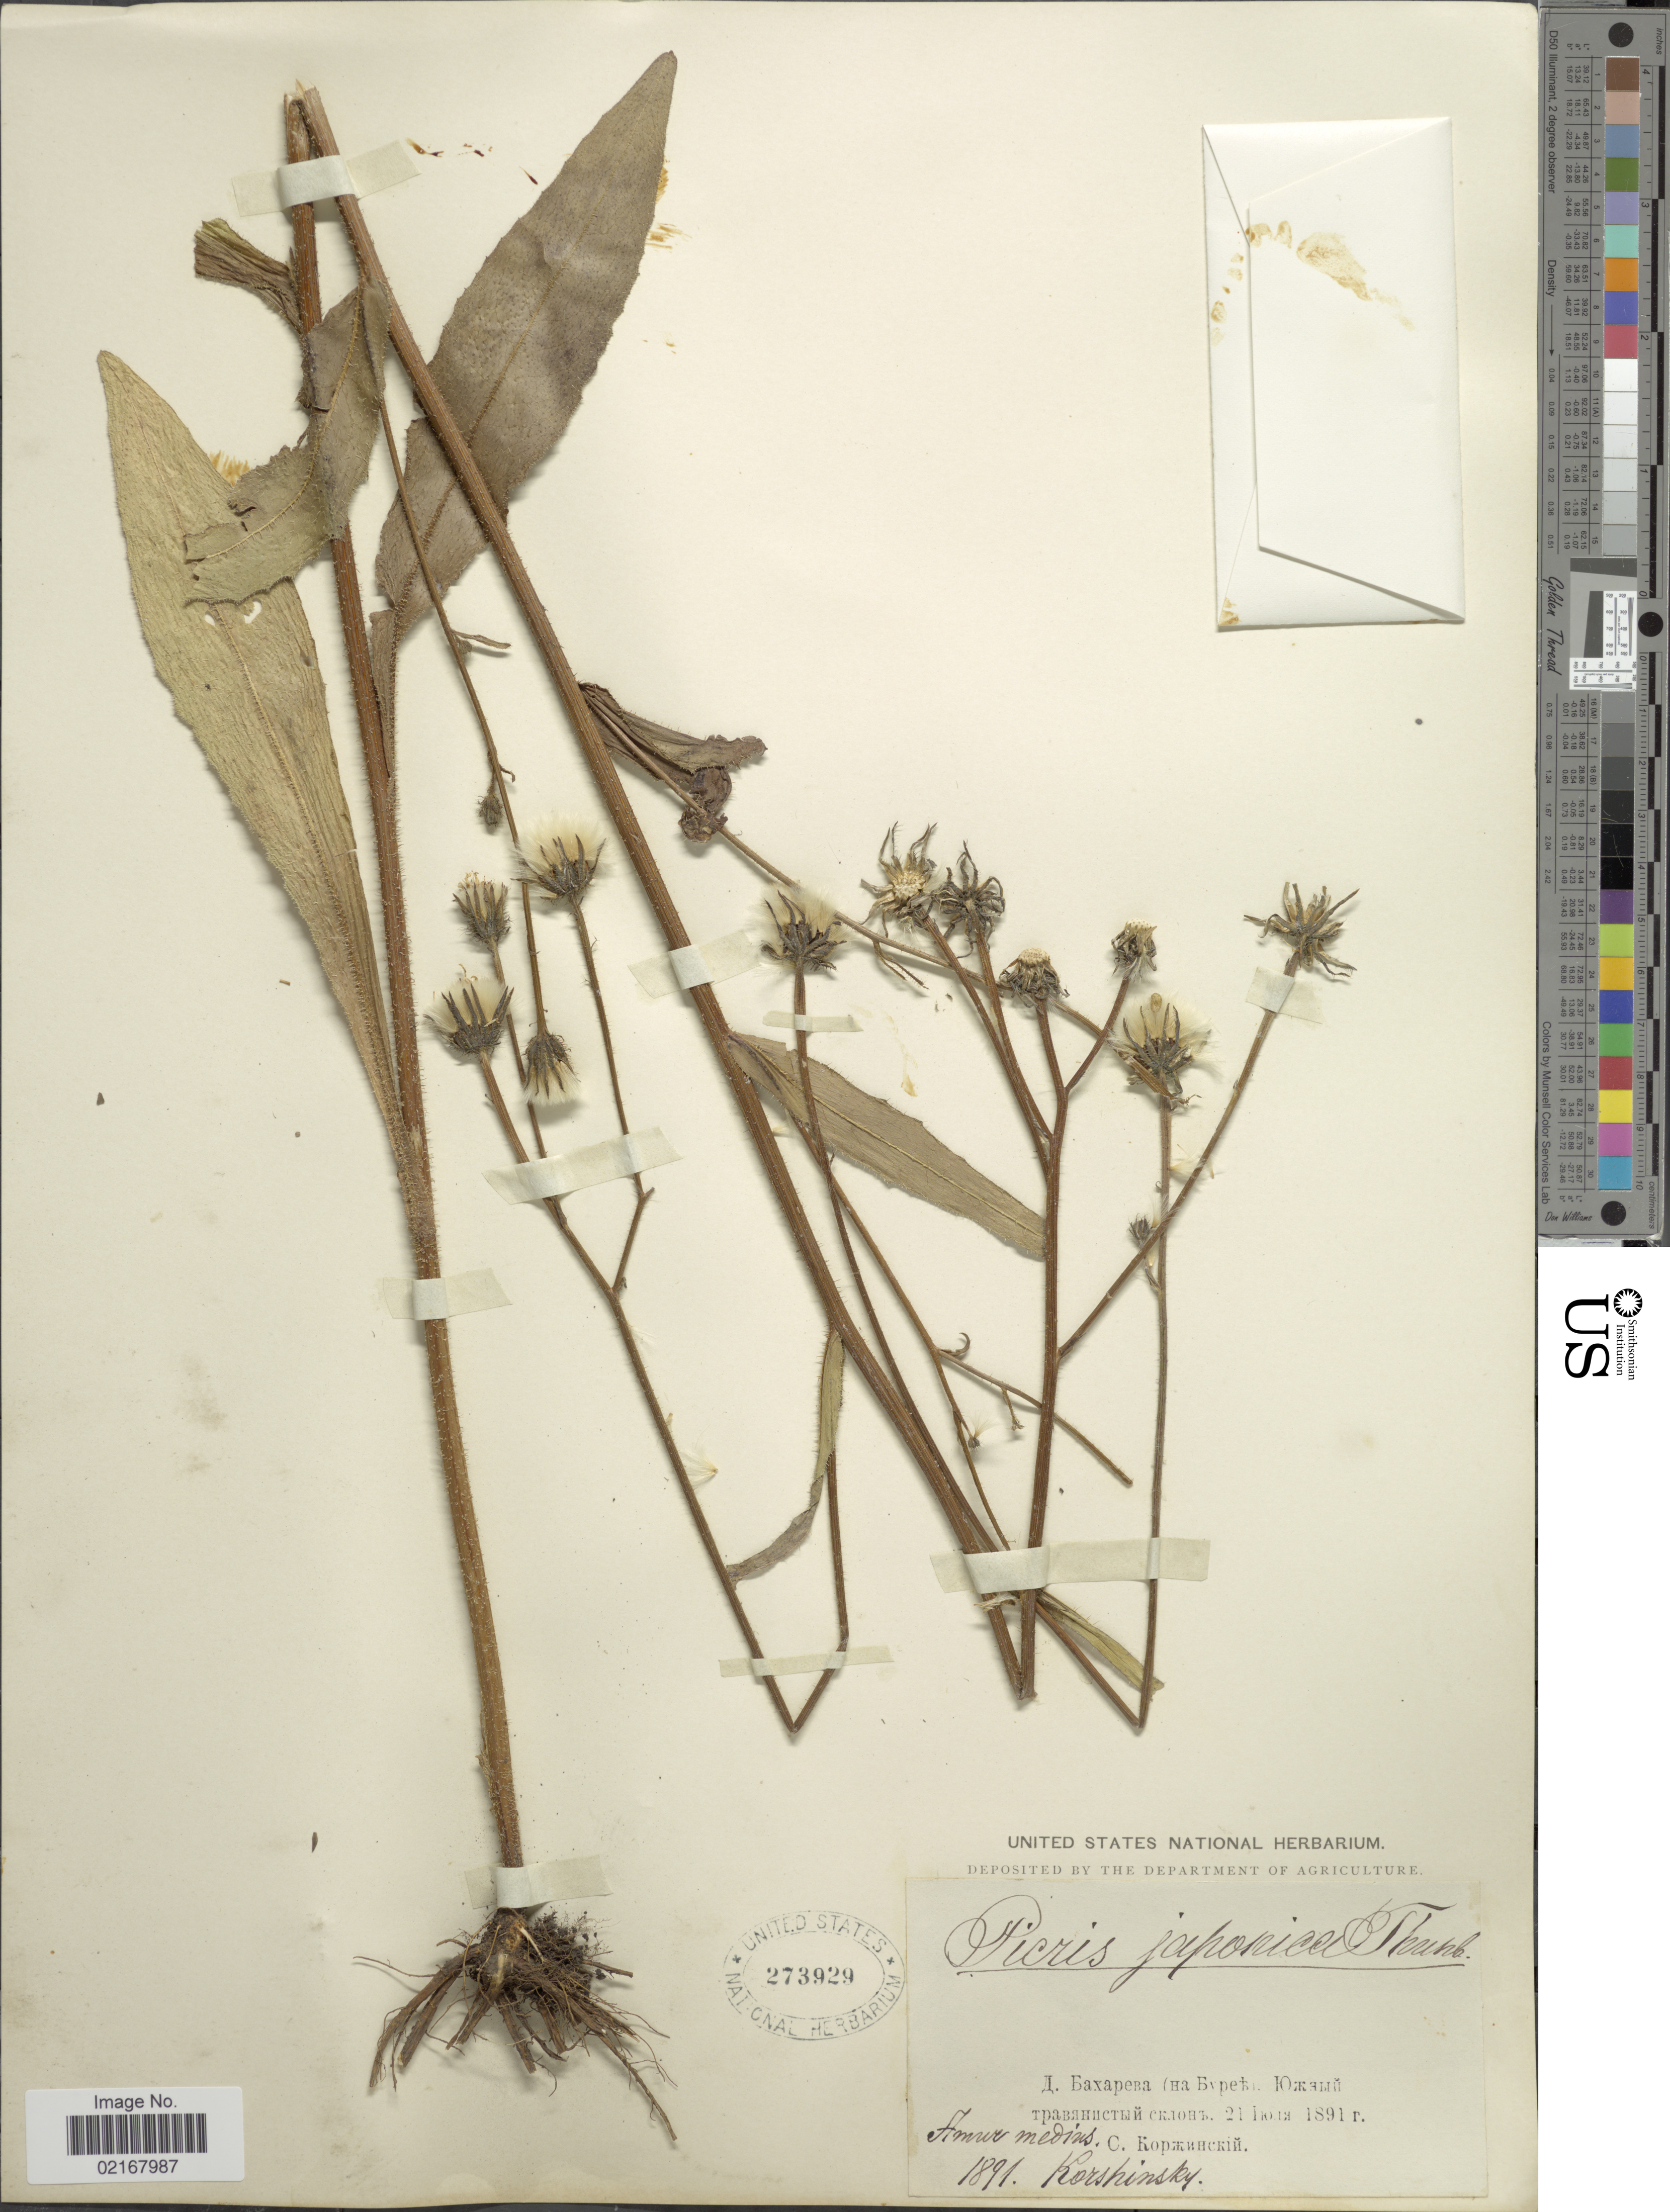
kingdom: Plantae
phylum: Tracheophyta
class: Magnoliopsida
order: Asterales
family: Asteraceae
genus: Picris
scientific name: Picris hieracioides subsp. japonica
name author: (Thurb.) Krylov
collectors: S. Korzhinskiy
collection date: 1891-07-21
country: Russian Federation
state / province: Amur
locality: Bakhirevo, river Bureya.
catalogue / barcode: US 273929